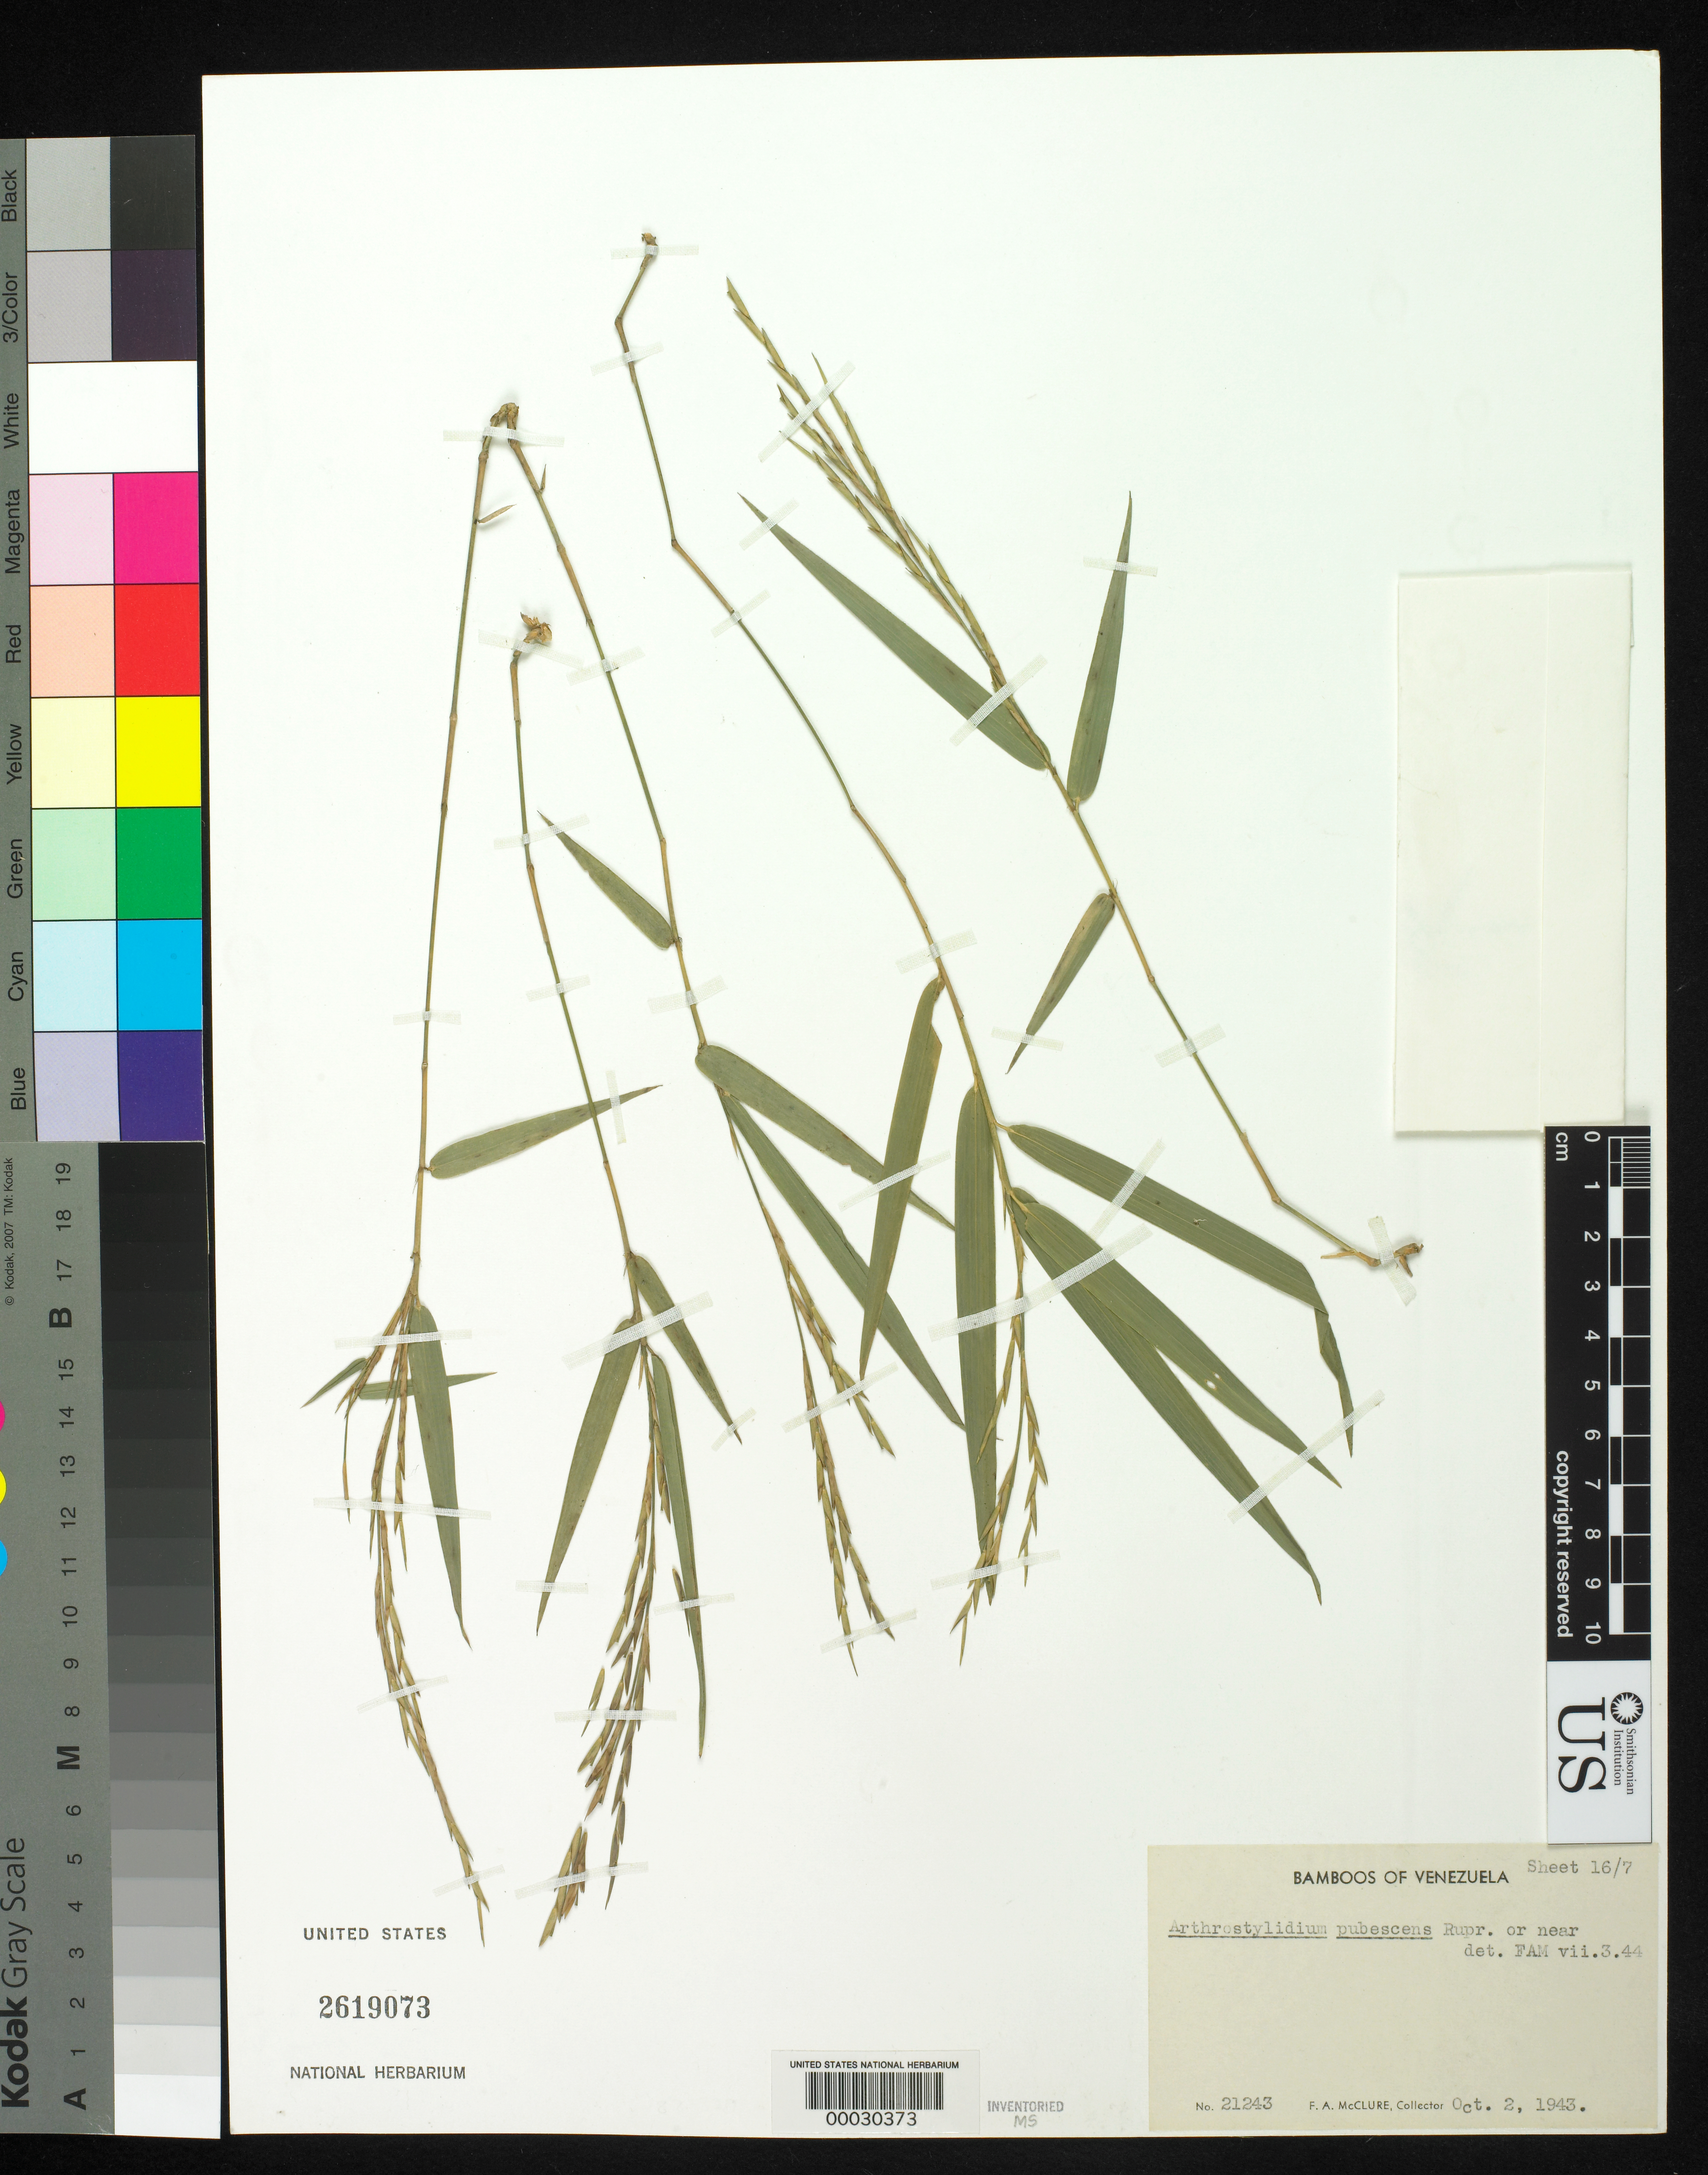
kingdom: Plantae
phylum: Tracheophyta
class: Liliopsida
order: Poales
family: Poaceae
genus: Arthrostylidium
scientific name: Arthrostylidium pubescens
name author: Rupr.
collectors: F. A. McClure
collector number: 21243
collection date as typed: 02 Oct 1943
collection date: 1943-10-02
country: Brazil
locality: El avila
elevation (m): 1700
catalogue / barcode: US 2619073